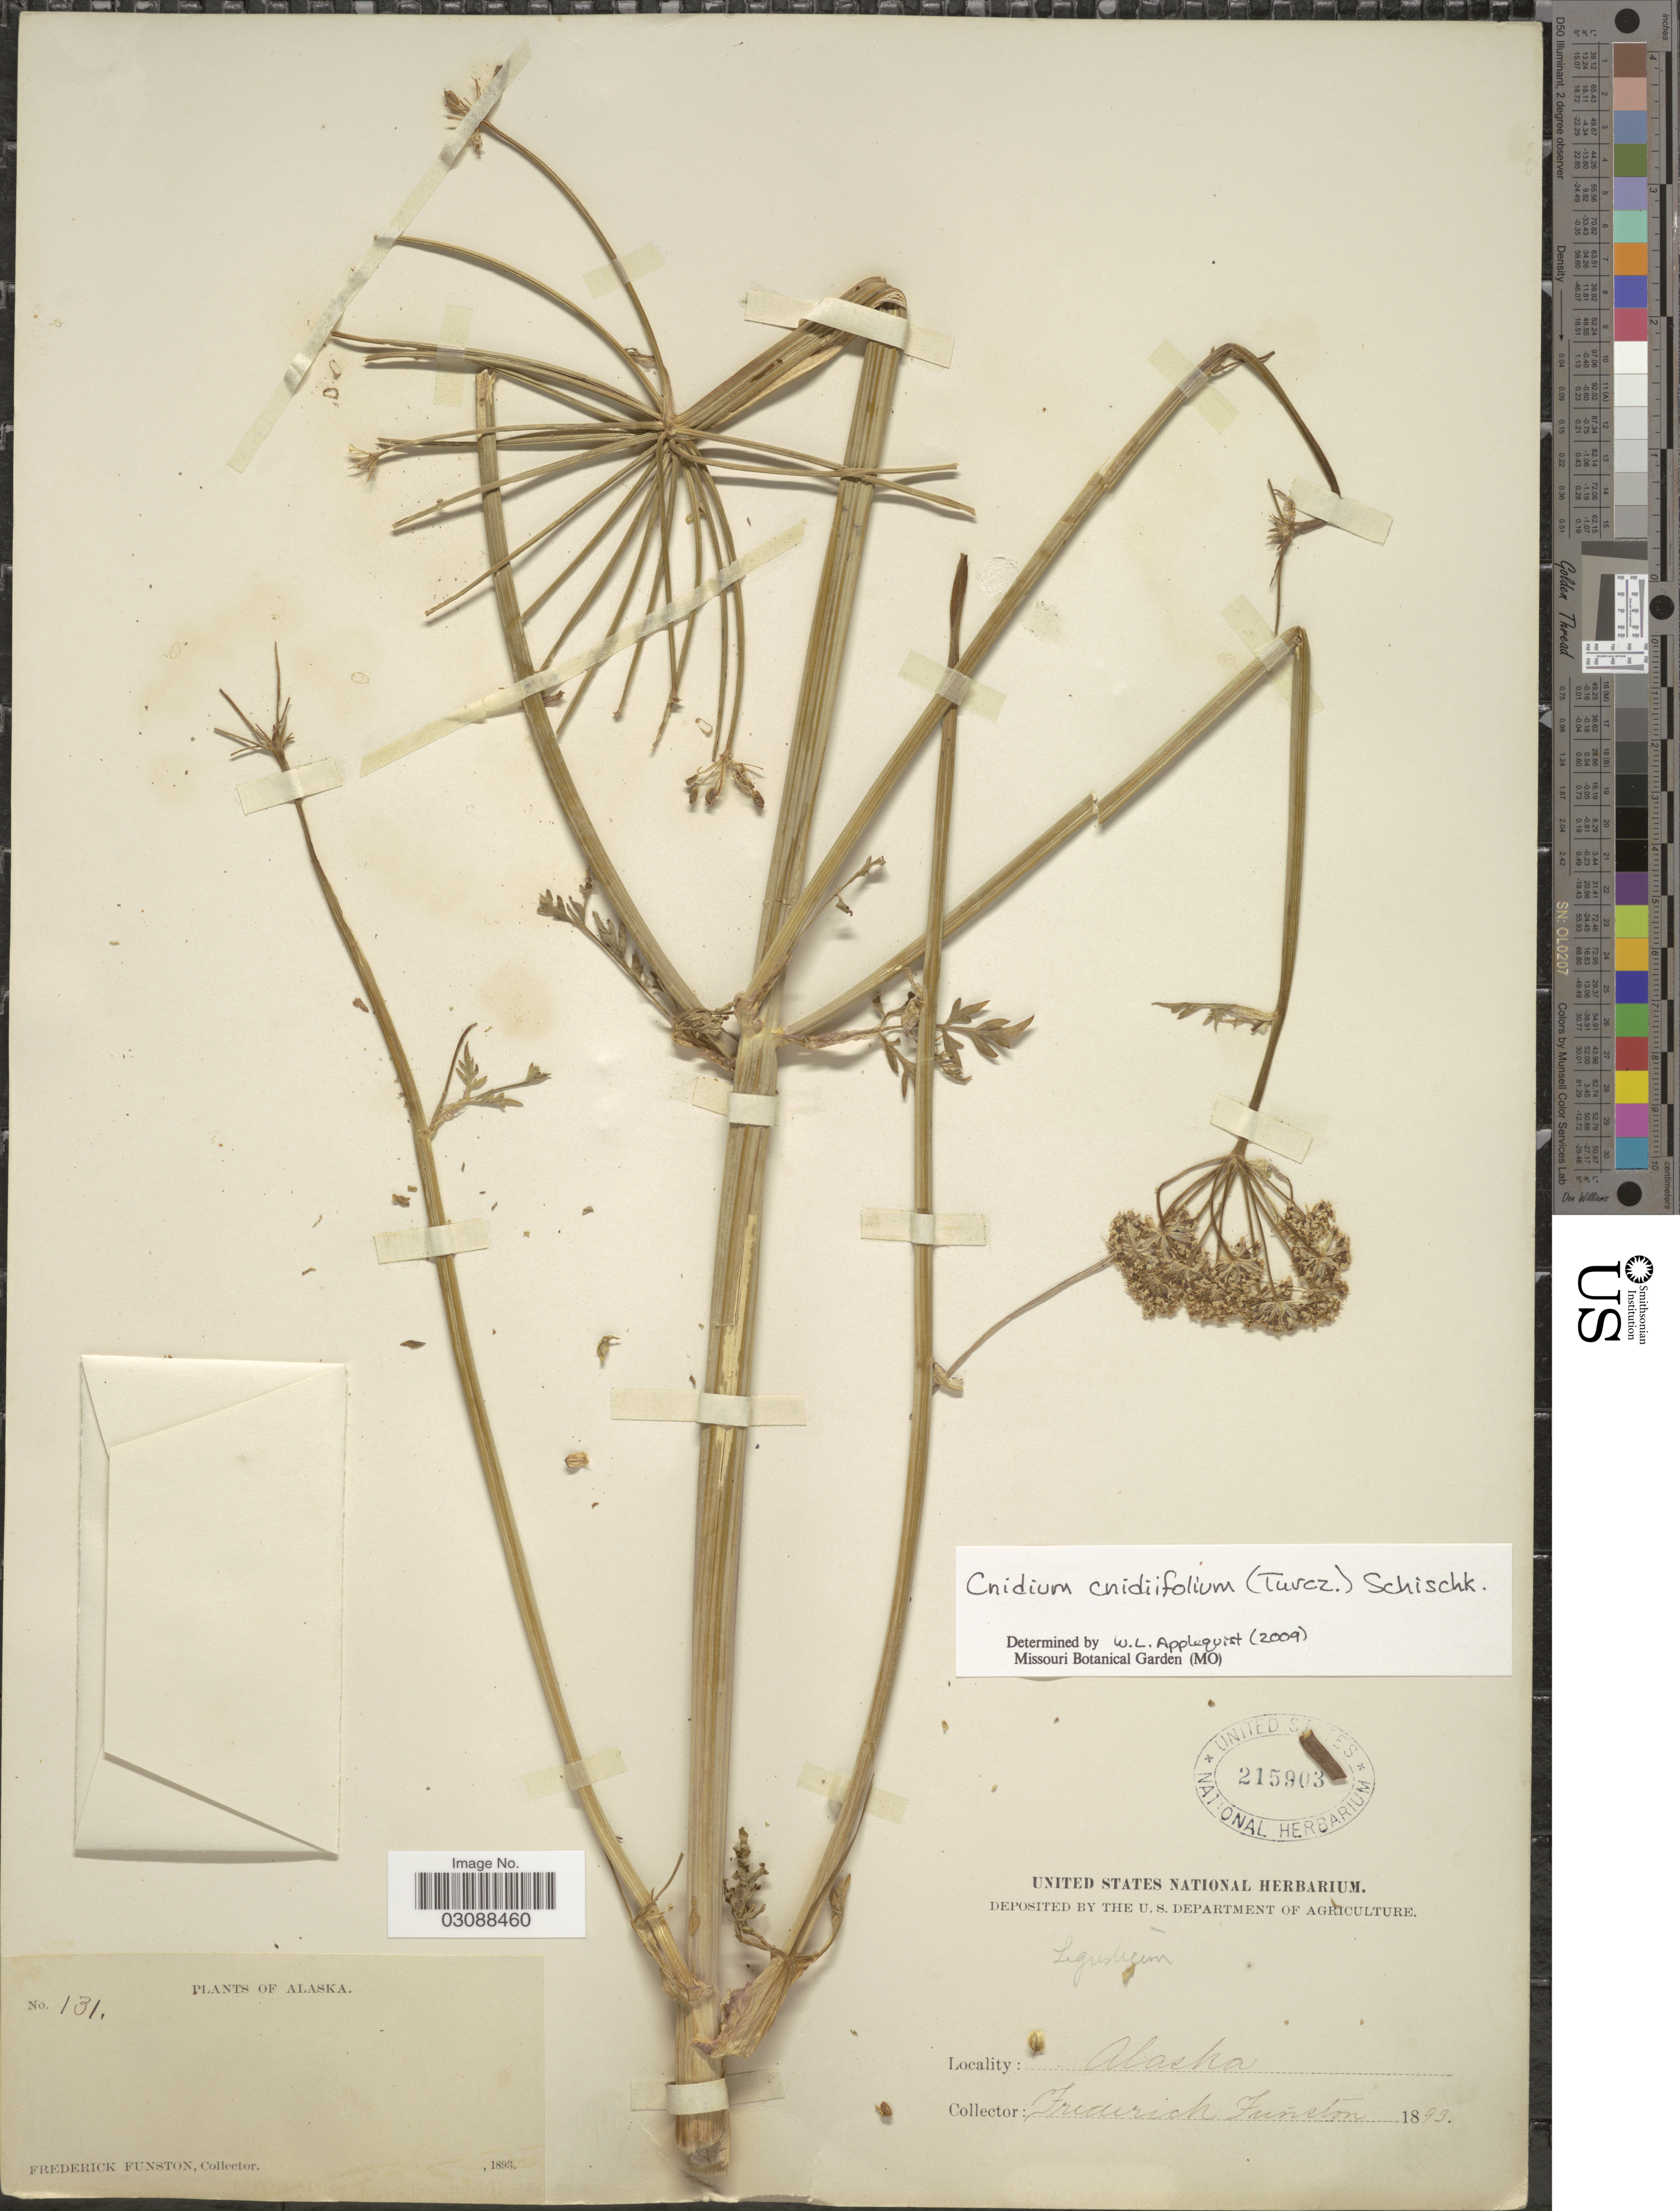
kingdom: Plantae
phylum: Tracheophyta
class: Magnoliopsida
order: Apiales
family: Apiaceae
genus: Cnidium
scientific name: Cnidium cnidiifolium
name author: (Turcz.) Schischk.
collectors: F. Funston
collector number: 131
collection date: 1893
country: United States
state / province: Alaska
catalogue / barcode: US 215903